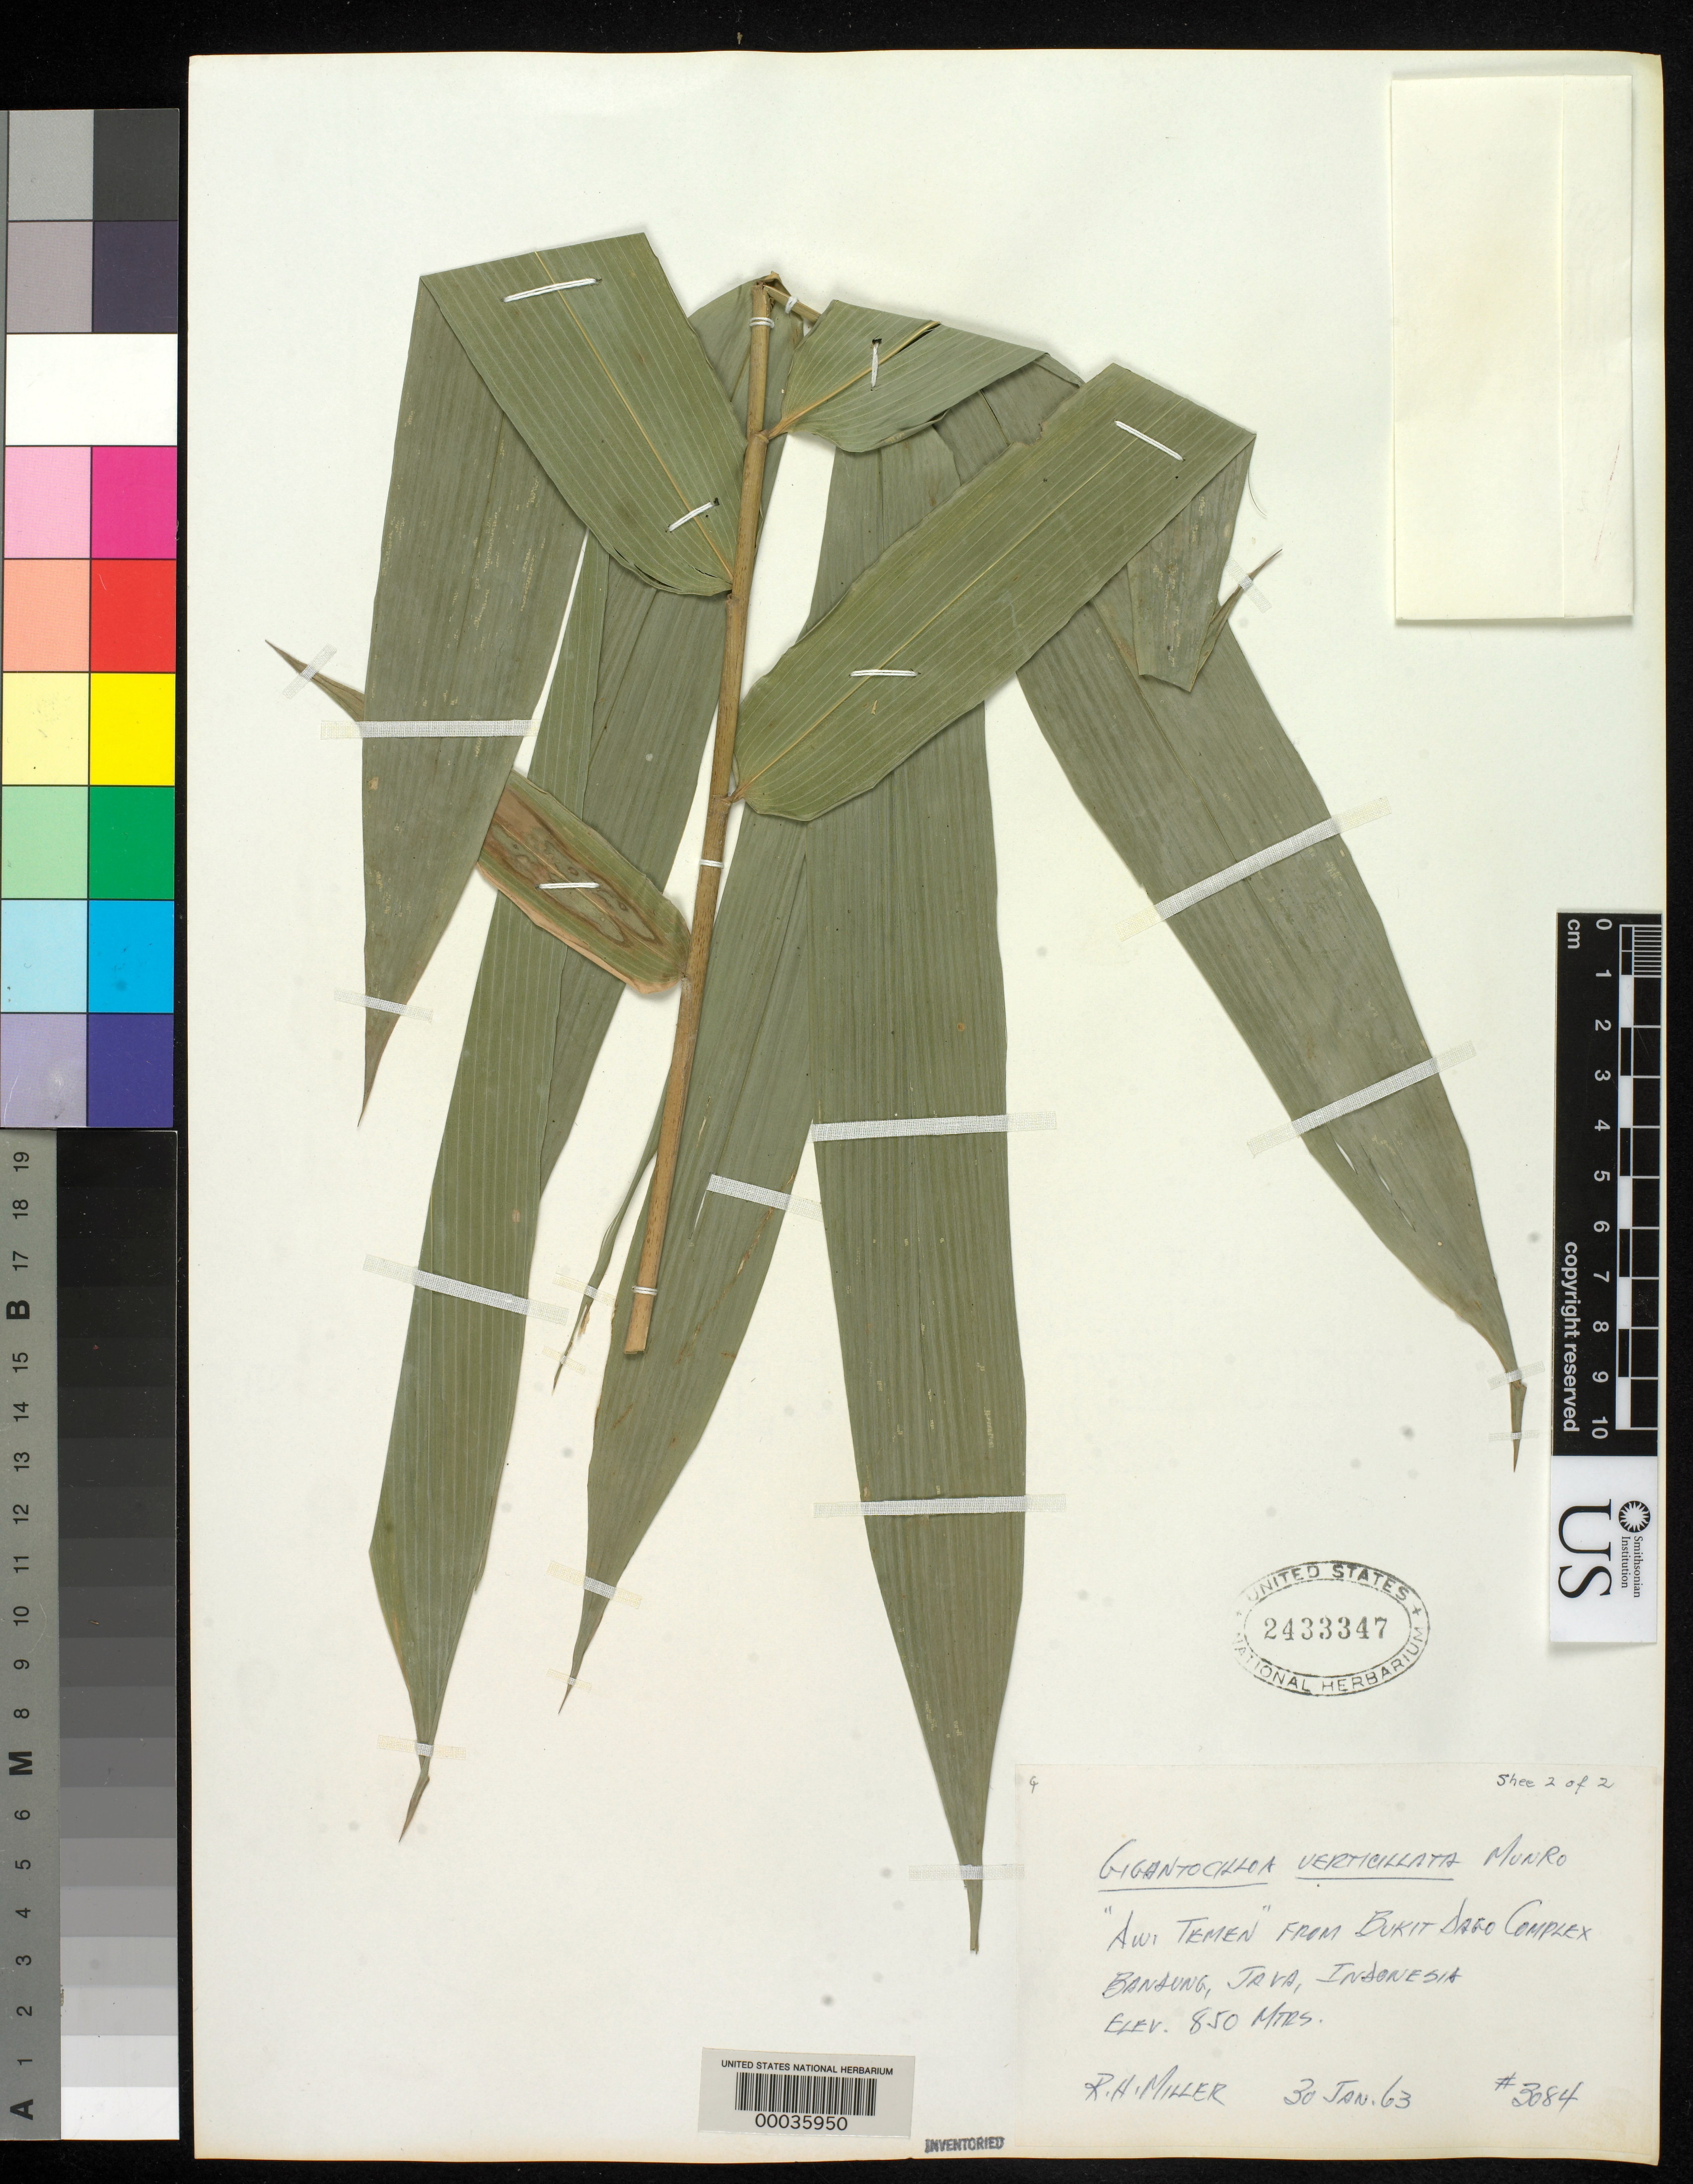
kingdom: Plantae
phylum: Tracheophyta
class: Liliopsida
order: Poales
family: Poaceae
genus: Dendrocalamus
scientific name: Dendrocalamus verticillata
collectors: R. H. Miller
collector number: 3084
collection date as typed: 30 Jan 1963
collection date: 1963-01-30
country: Indonesia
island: Java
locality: Bansung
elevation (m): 850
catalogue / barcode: US 2433347